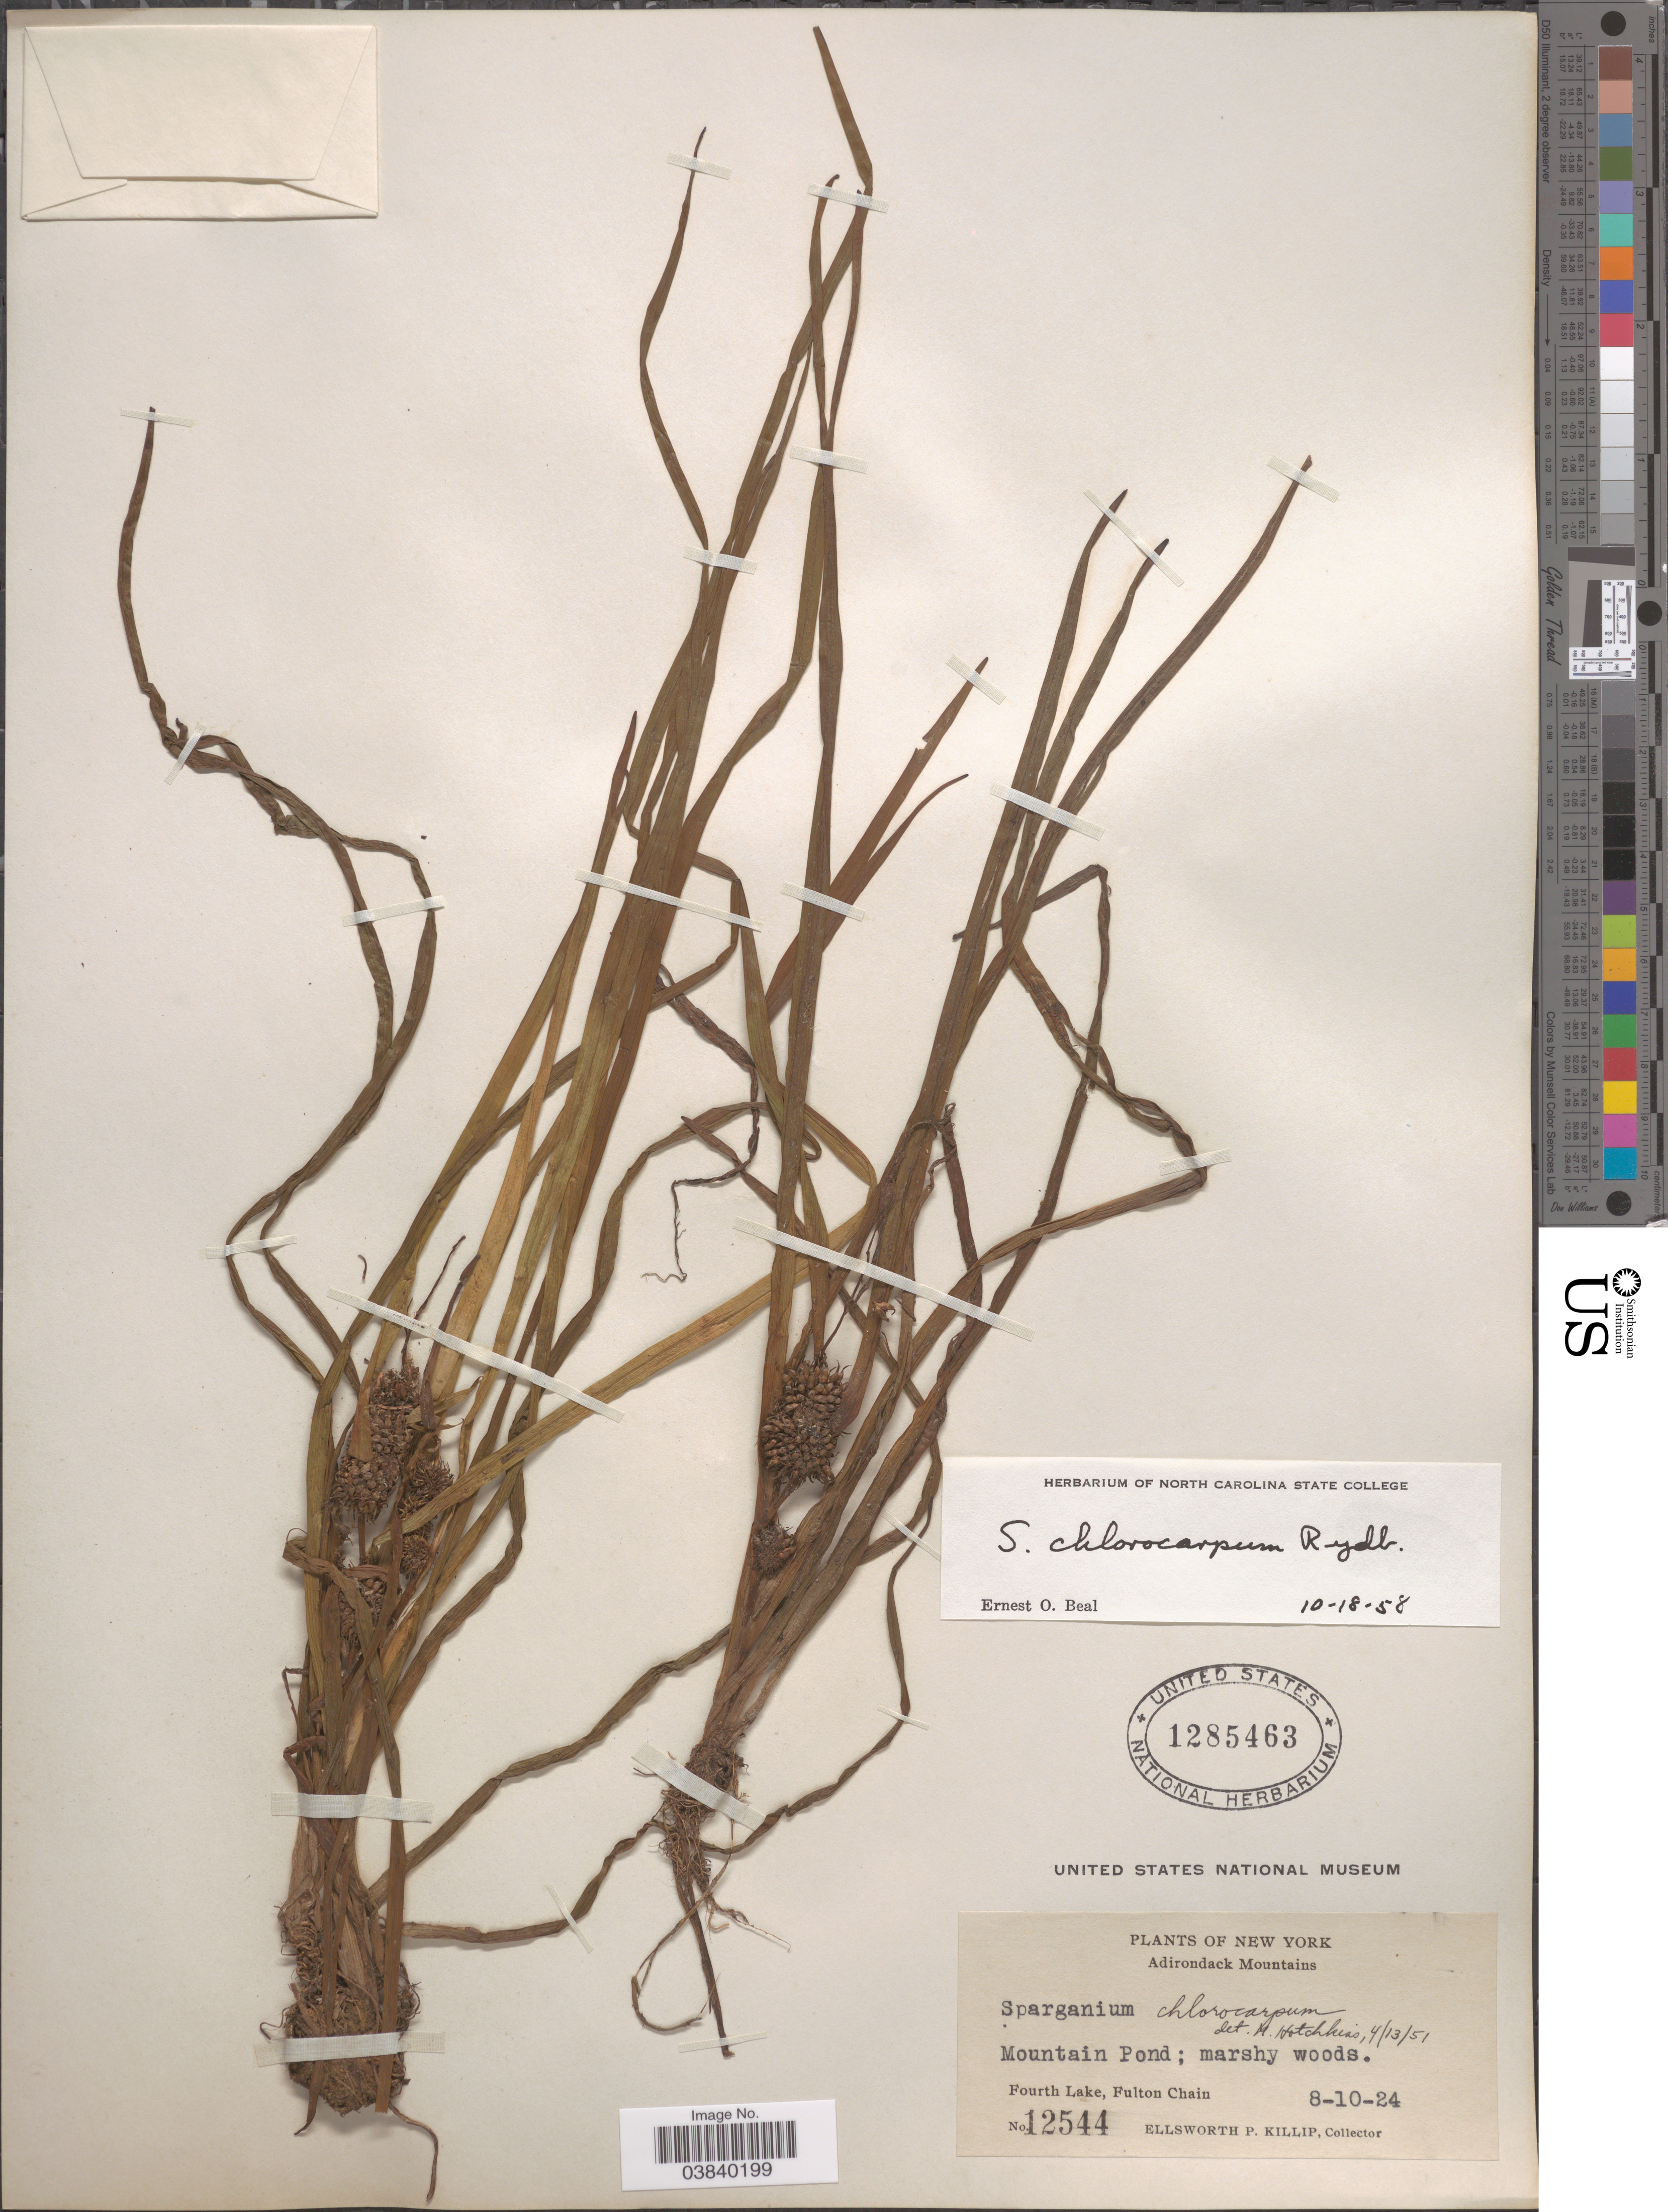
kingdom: Plantae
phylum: Tracheophyta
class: Liliopsida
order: Poales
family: Typhaceae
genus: Sparganium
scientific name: Sparganium chlorocarpum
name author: Rydb.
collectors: E. P. Killip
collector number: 12544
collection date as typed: Transcribed d/m/y: 10/8/24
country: United States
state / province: New York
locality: Adirondack Mountains. Mountain Pond. Fourth Lake, Fulton Chain.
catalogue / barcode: US 1285463